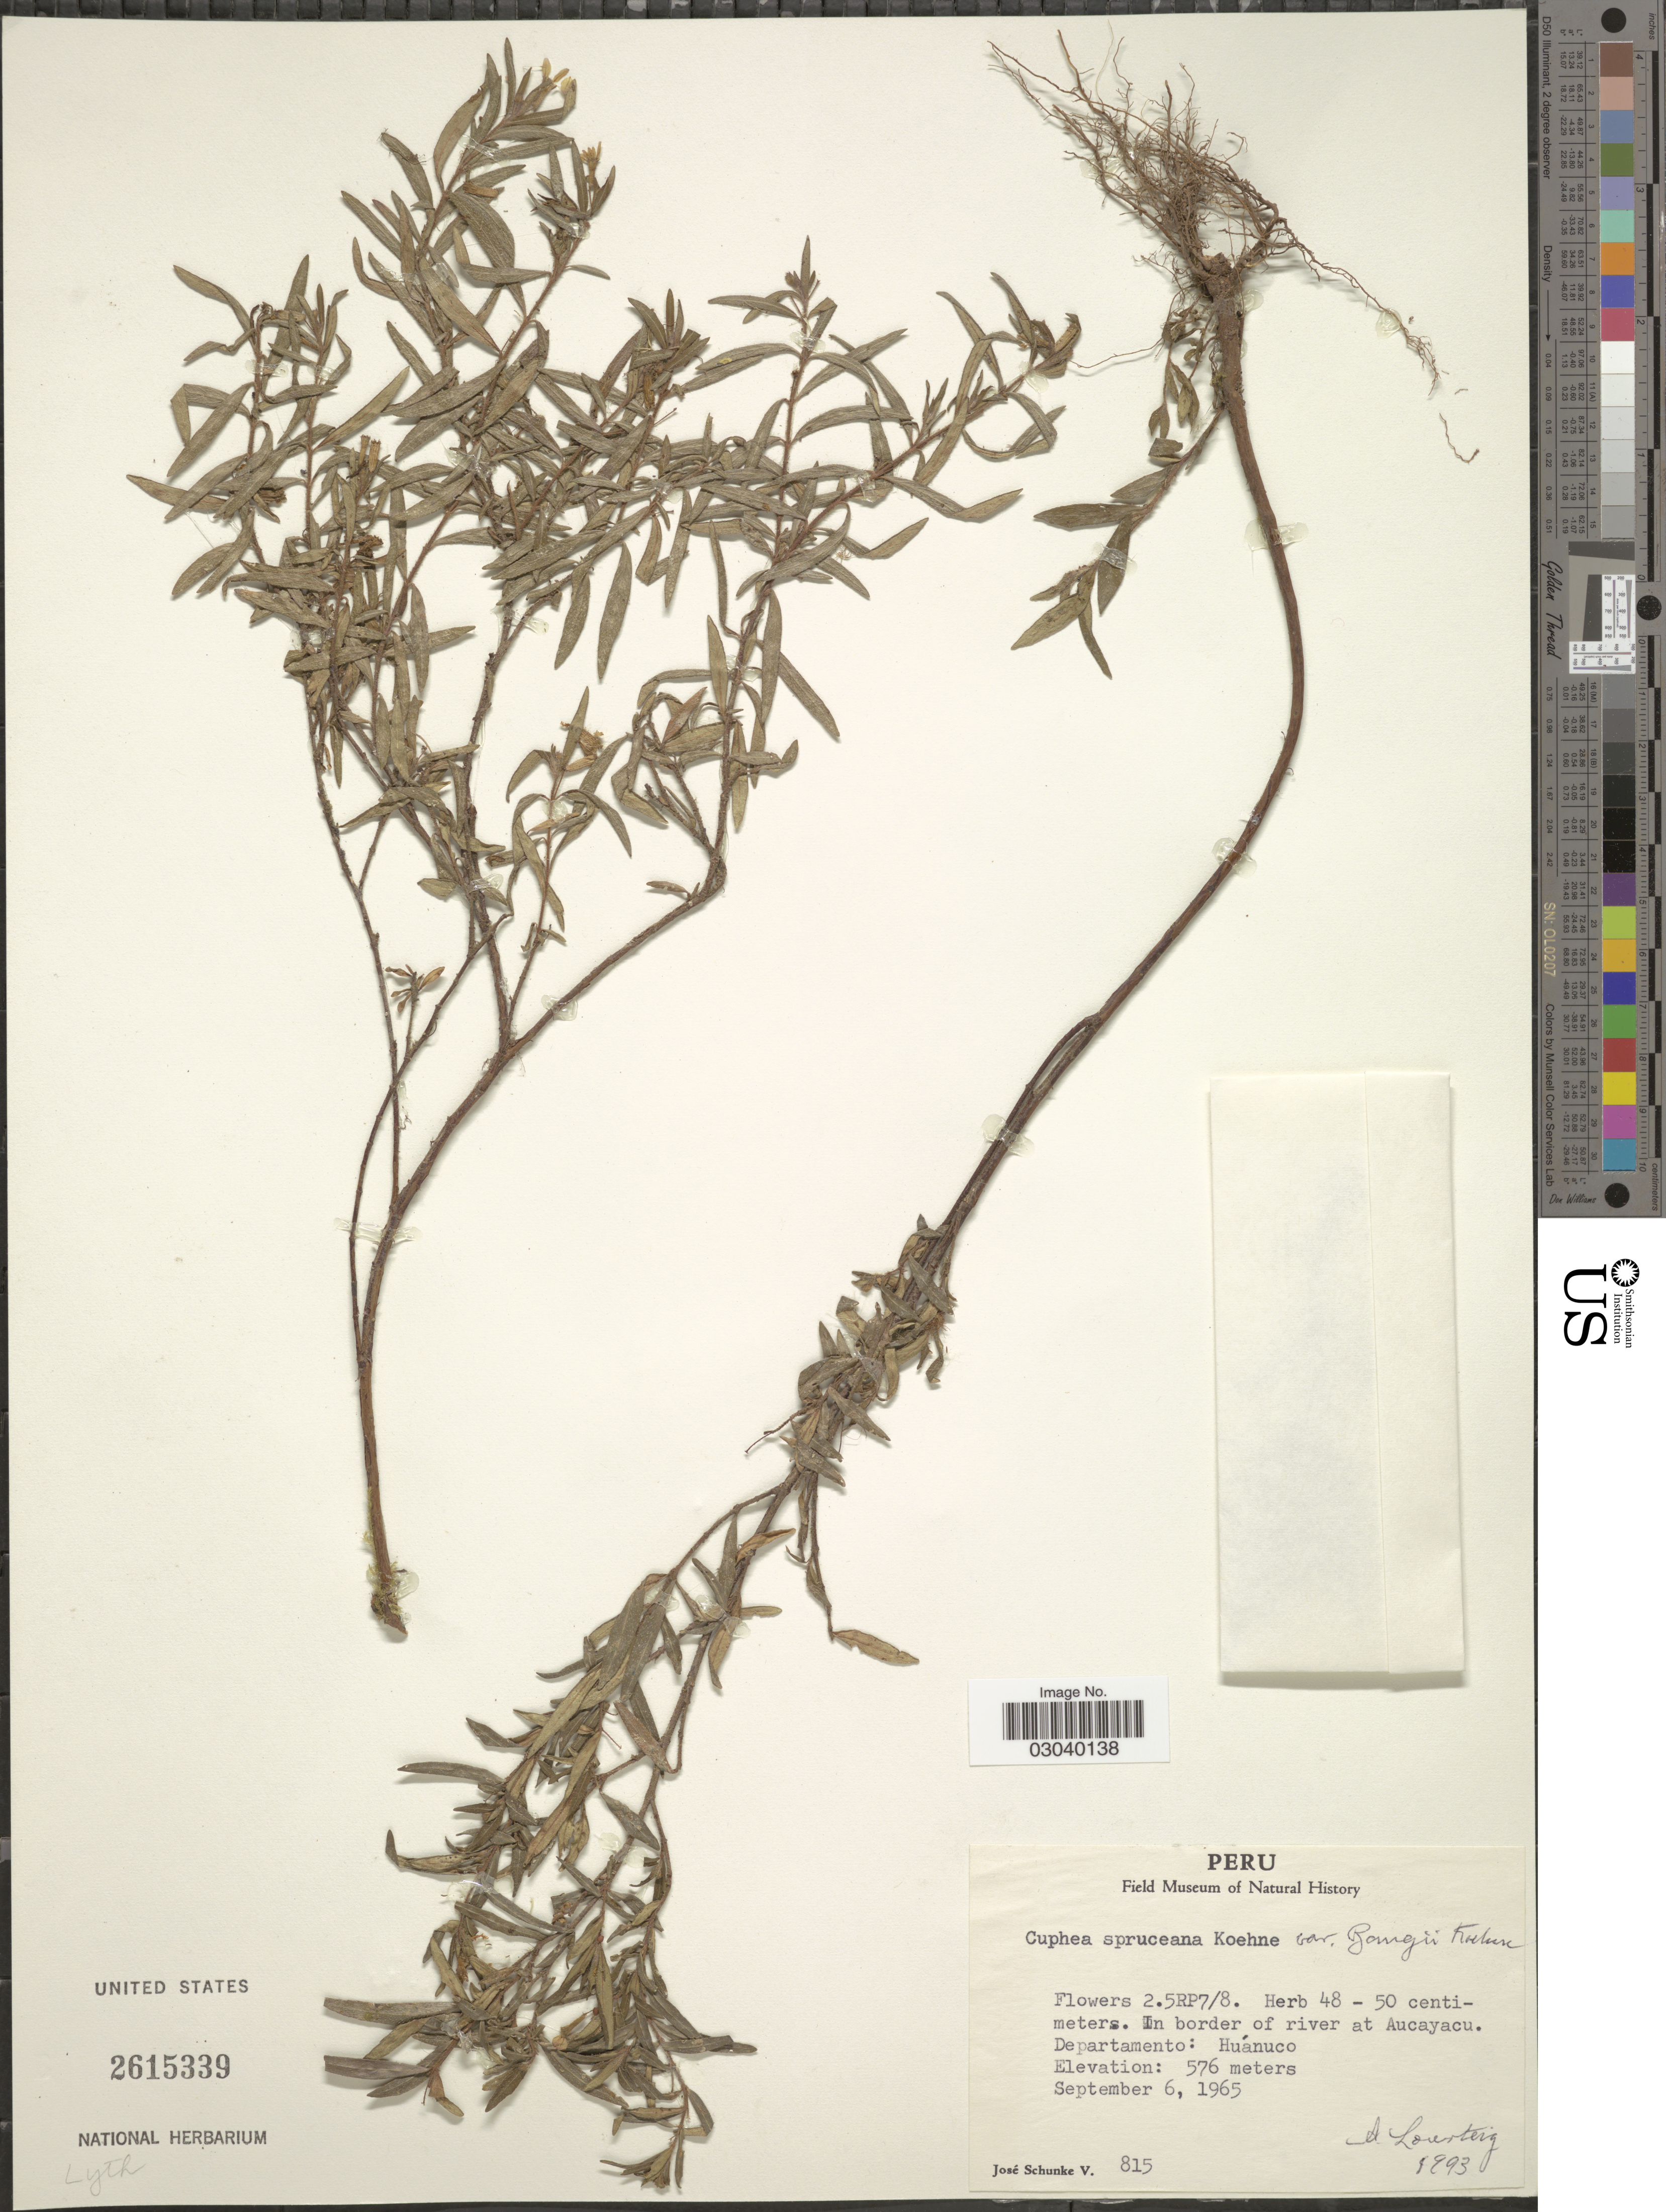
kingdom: Plantae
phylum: Tracheophyta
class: Magnoliopsida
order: Myrtales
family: Lythraceae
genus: Cuphea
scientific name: Cuphea spruceana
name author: Koehne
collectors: J. Schunke Vigo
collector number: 815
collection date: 1965-09-06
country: Peru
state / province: Huánuco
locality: In border of river at Aucayacu. Departamento: Huánuco.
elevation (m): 576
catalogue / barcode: US 2615339